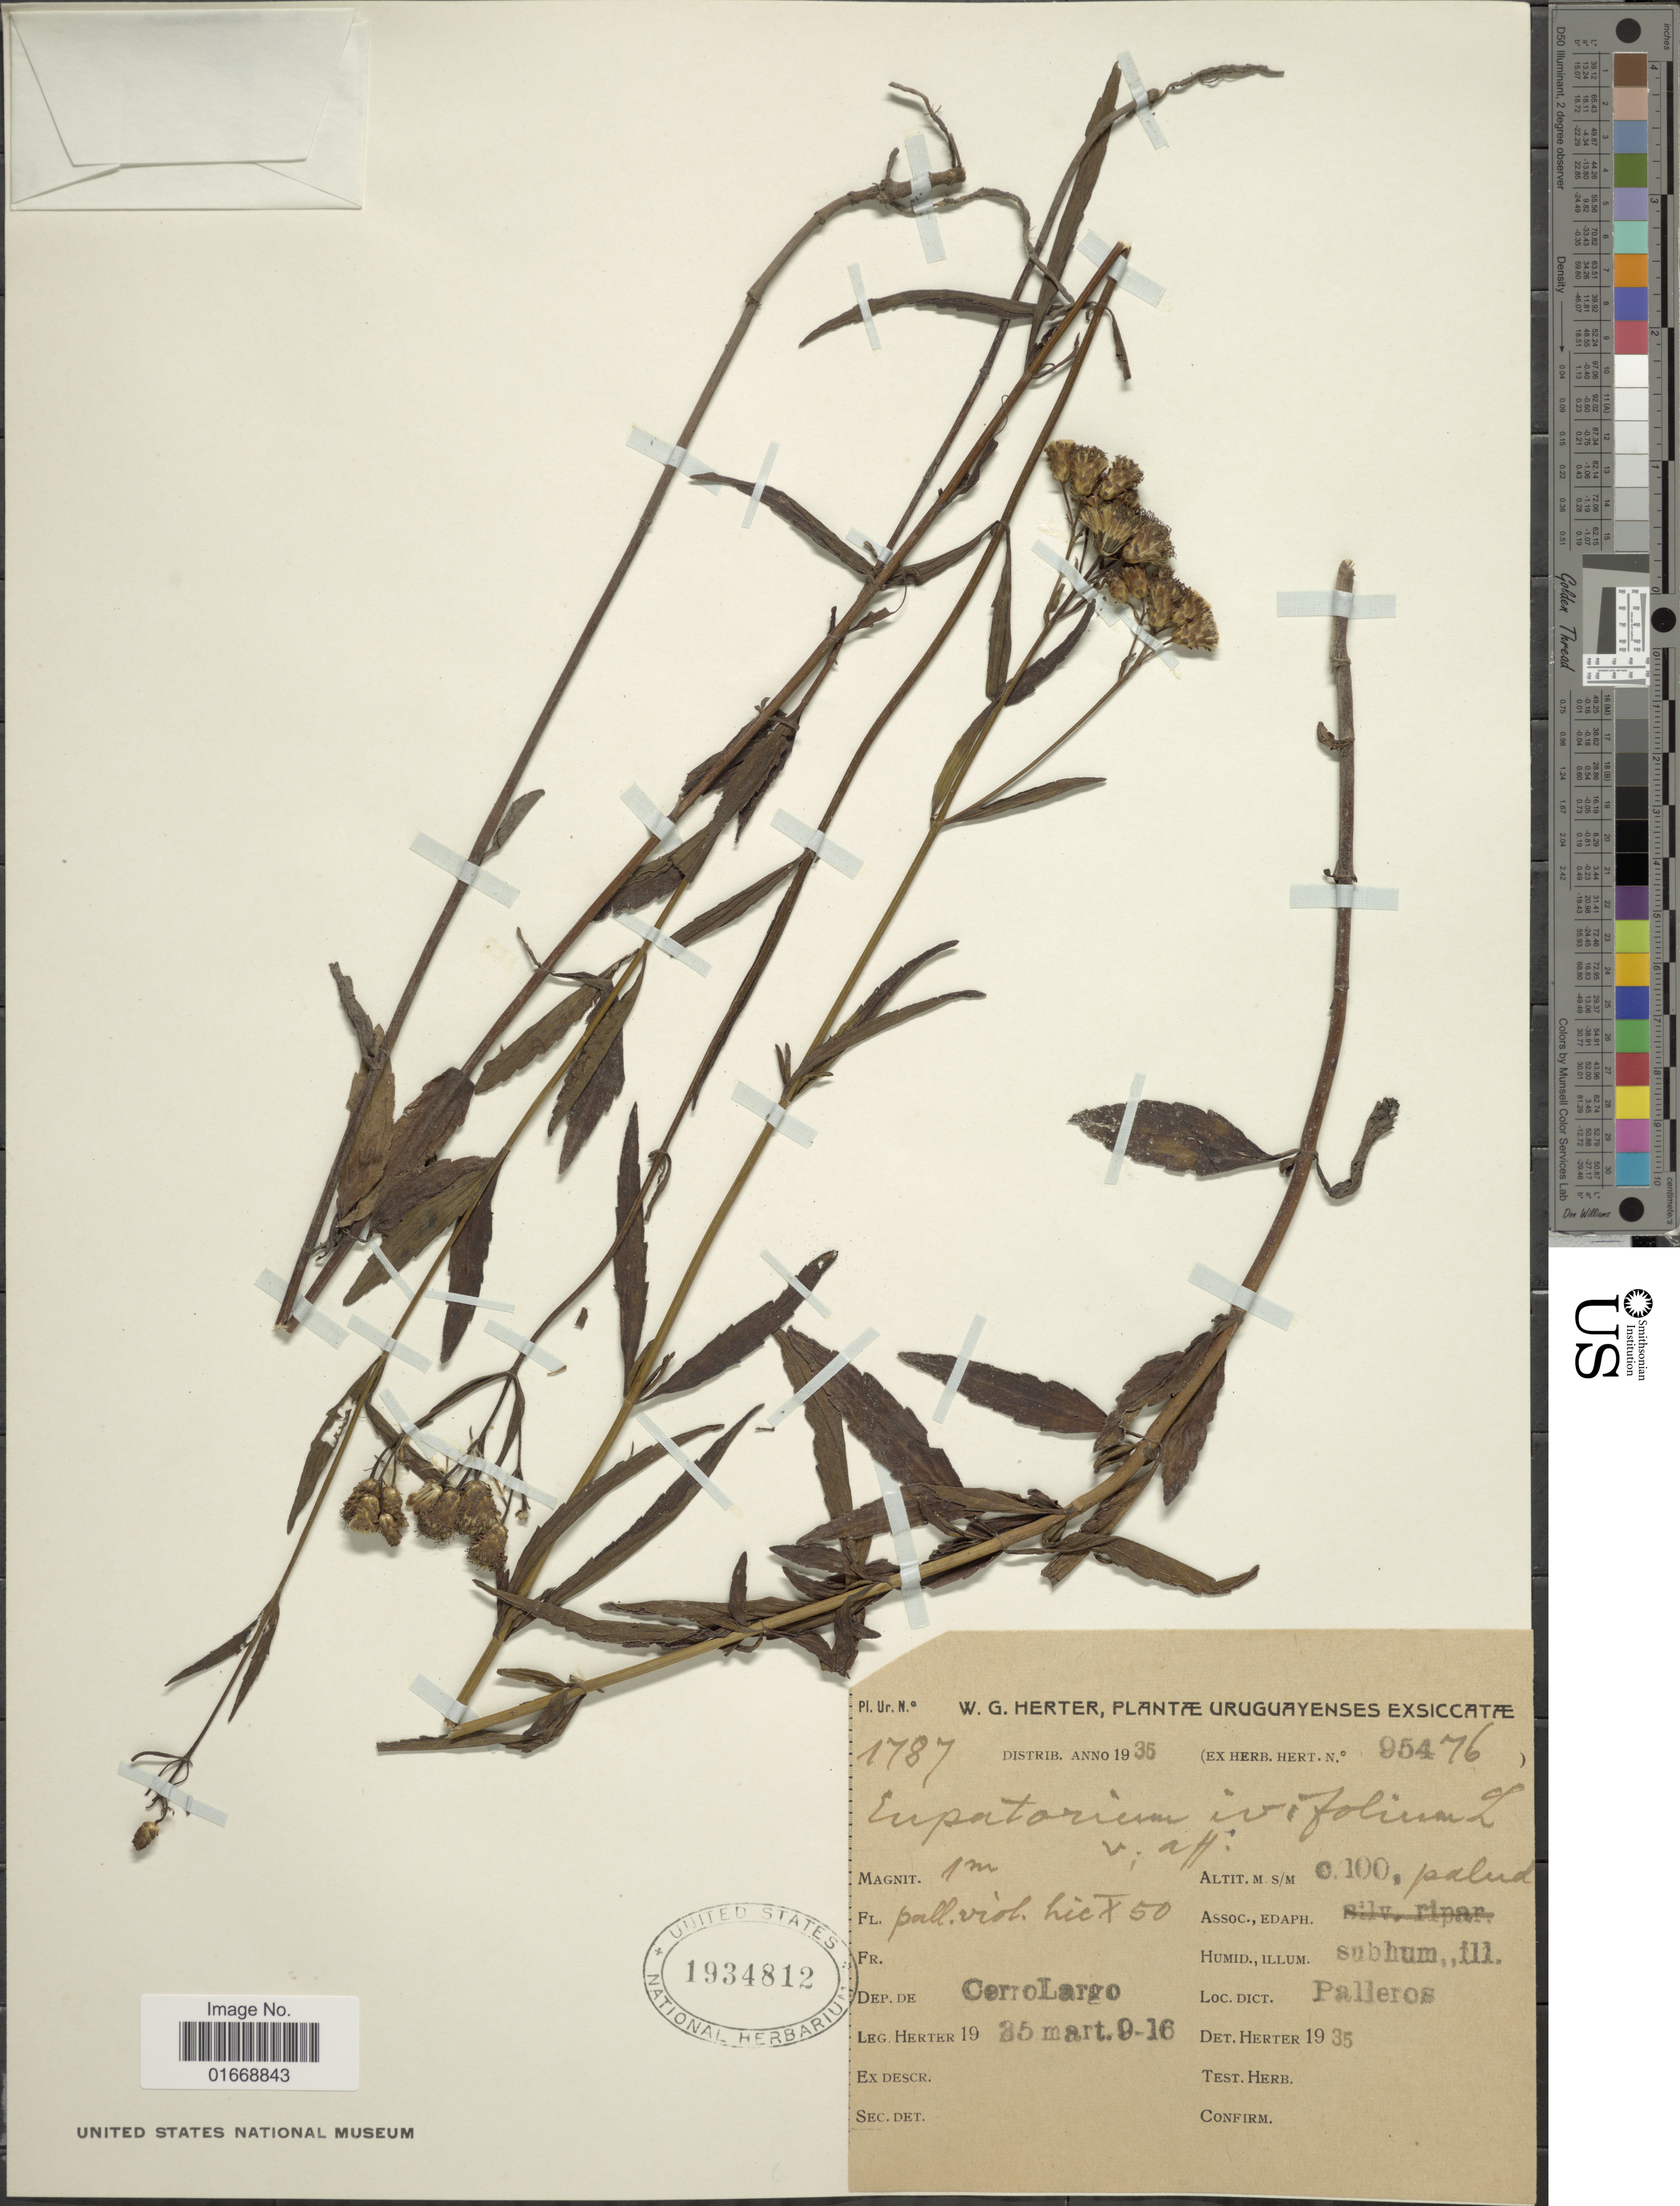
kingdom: Plantae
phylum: Tracheophyta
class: Magnoliopsida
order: Asterales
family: Asteraceae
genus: Chromolaena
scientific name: Chromolaena paucicapitulatum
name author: Hieron.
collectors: W. G. Herter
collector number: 1787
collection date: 1935-03-09/1935-03-16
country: Uruguay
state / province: Cerro Largo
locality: Dict. Palleros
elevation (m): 100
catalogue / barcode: US 1934812